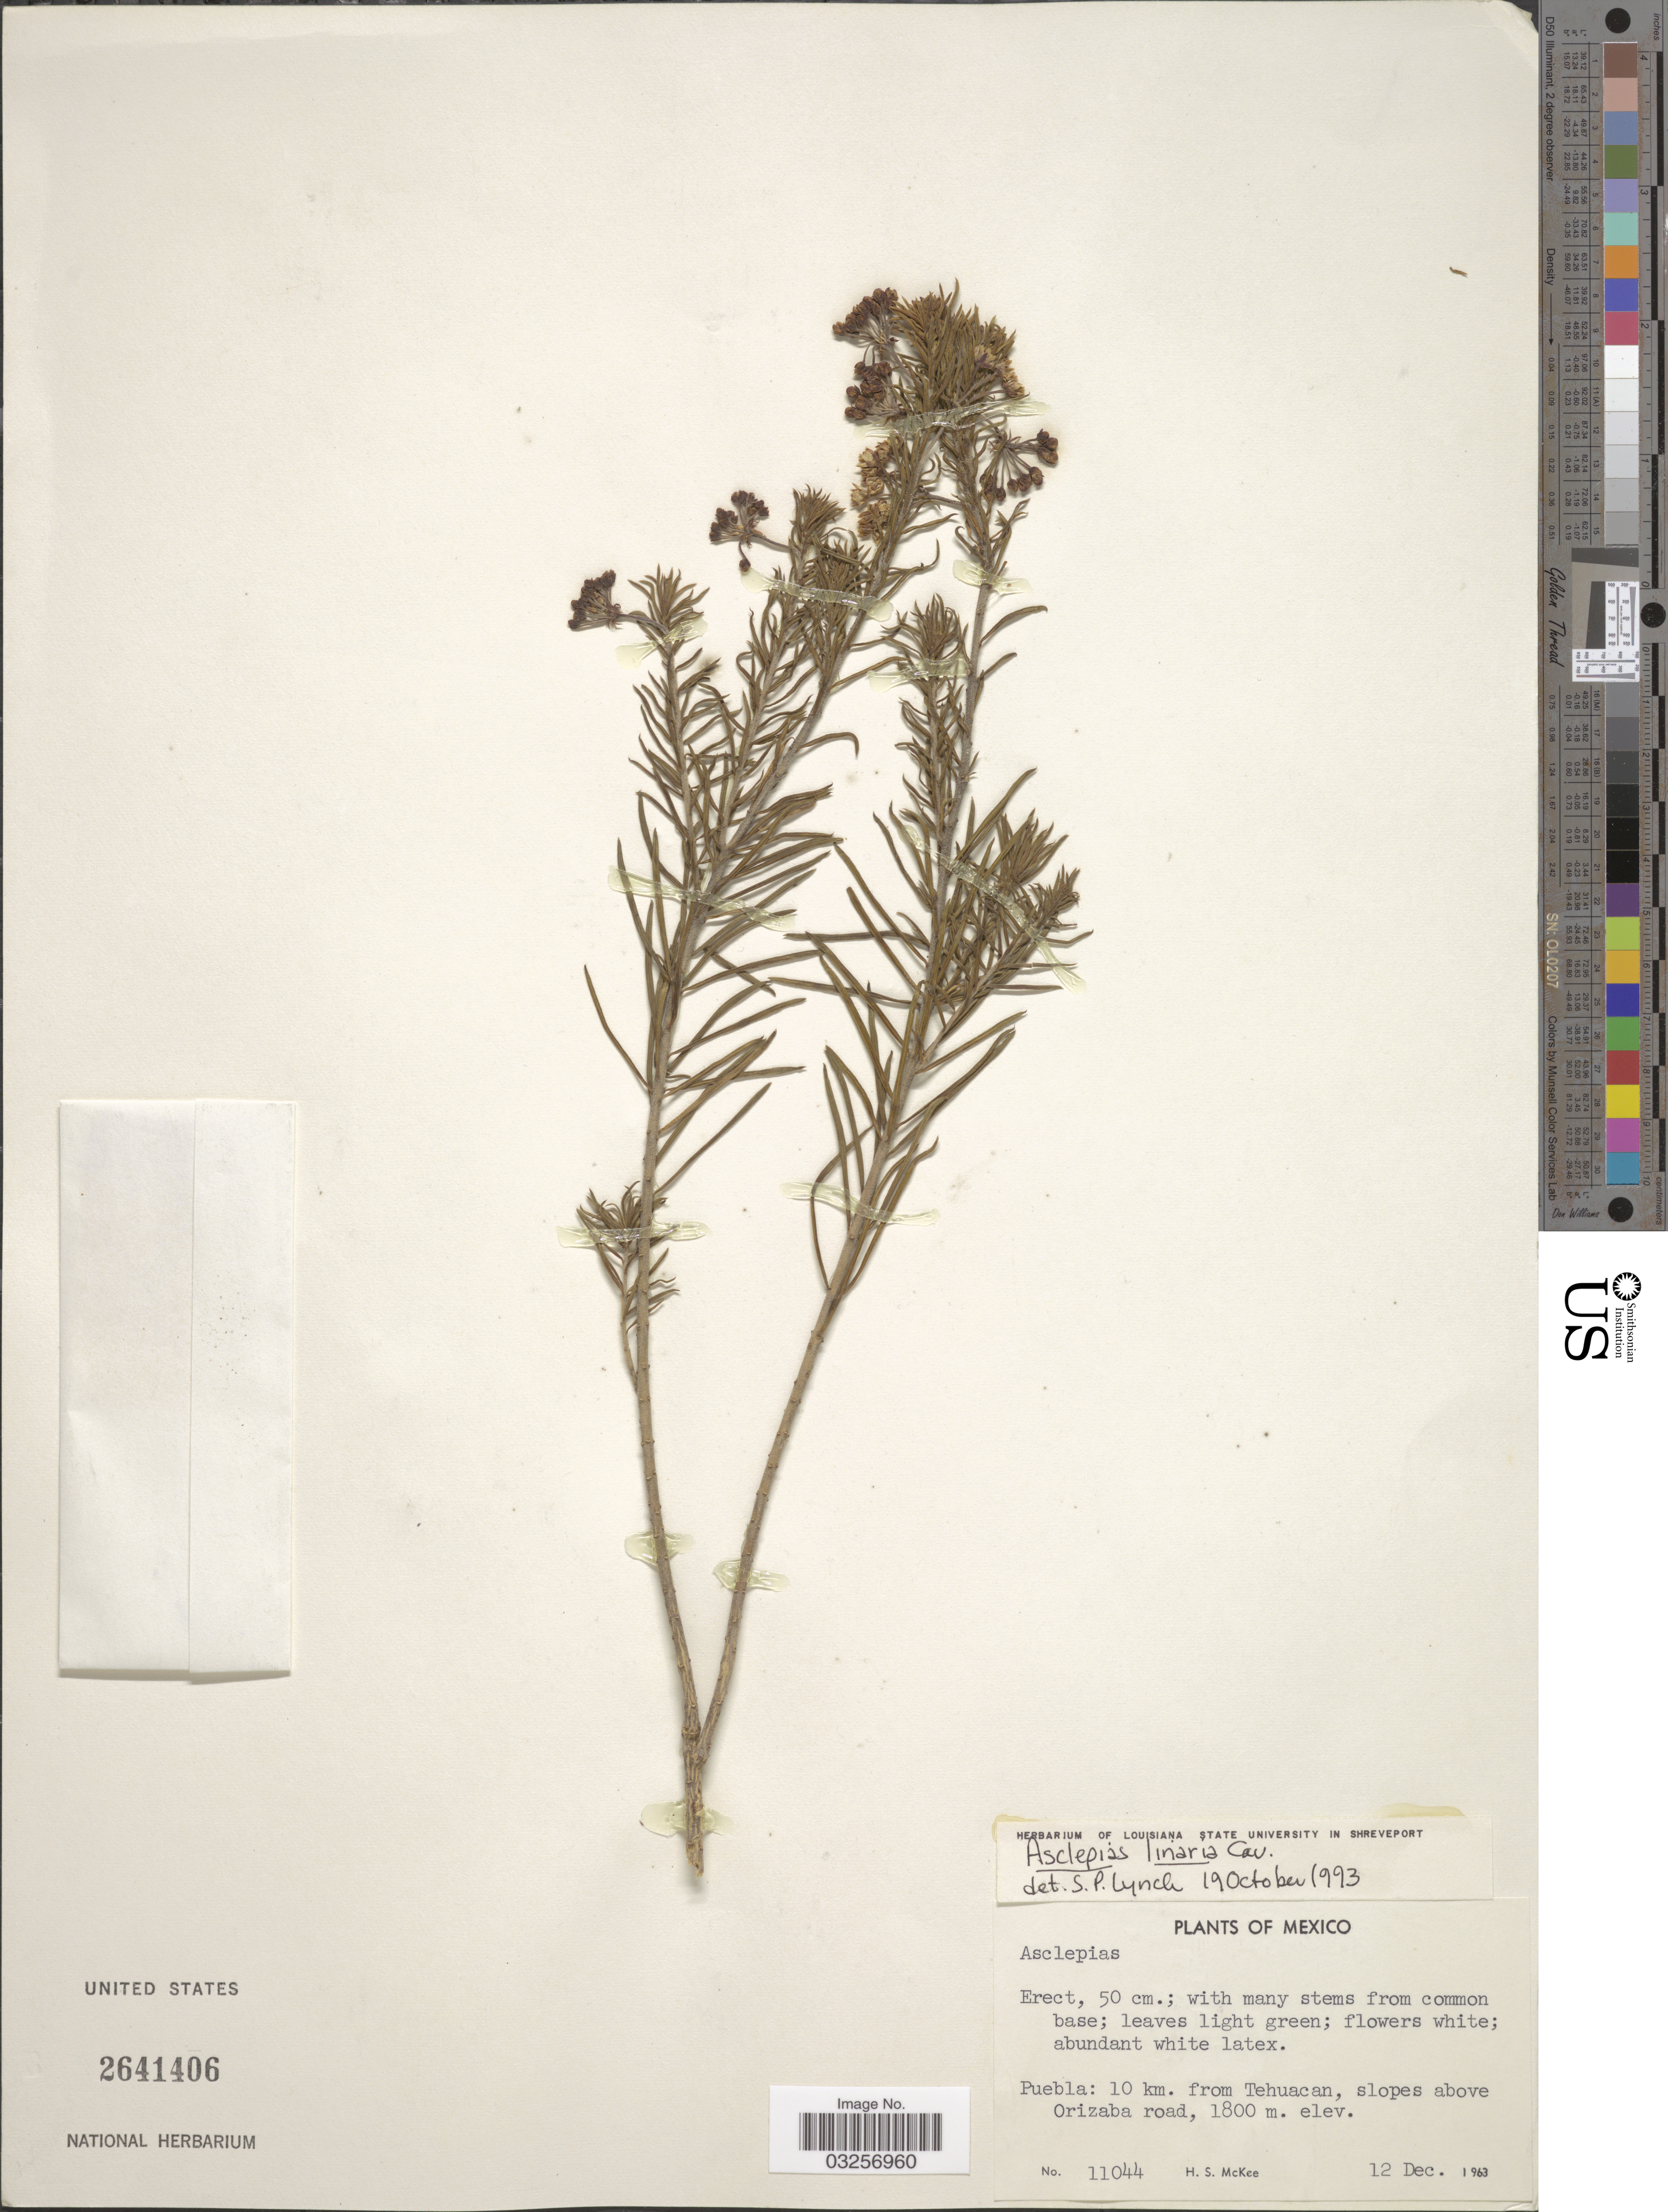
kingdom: Plantae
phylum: Tracheophyta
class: Magnoliopsida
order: Gentianales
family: Apocynaceae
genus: Asclepias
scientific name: Asclepias linaria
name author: Cav.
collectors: H. S. McKee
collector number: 11044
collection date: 1963-12-12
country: Mexico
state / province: Puebla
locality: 10 km. from Tehuacan, slopes above Orizaba road.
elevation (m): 1800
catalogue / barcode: US 2641406